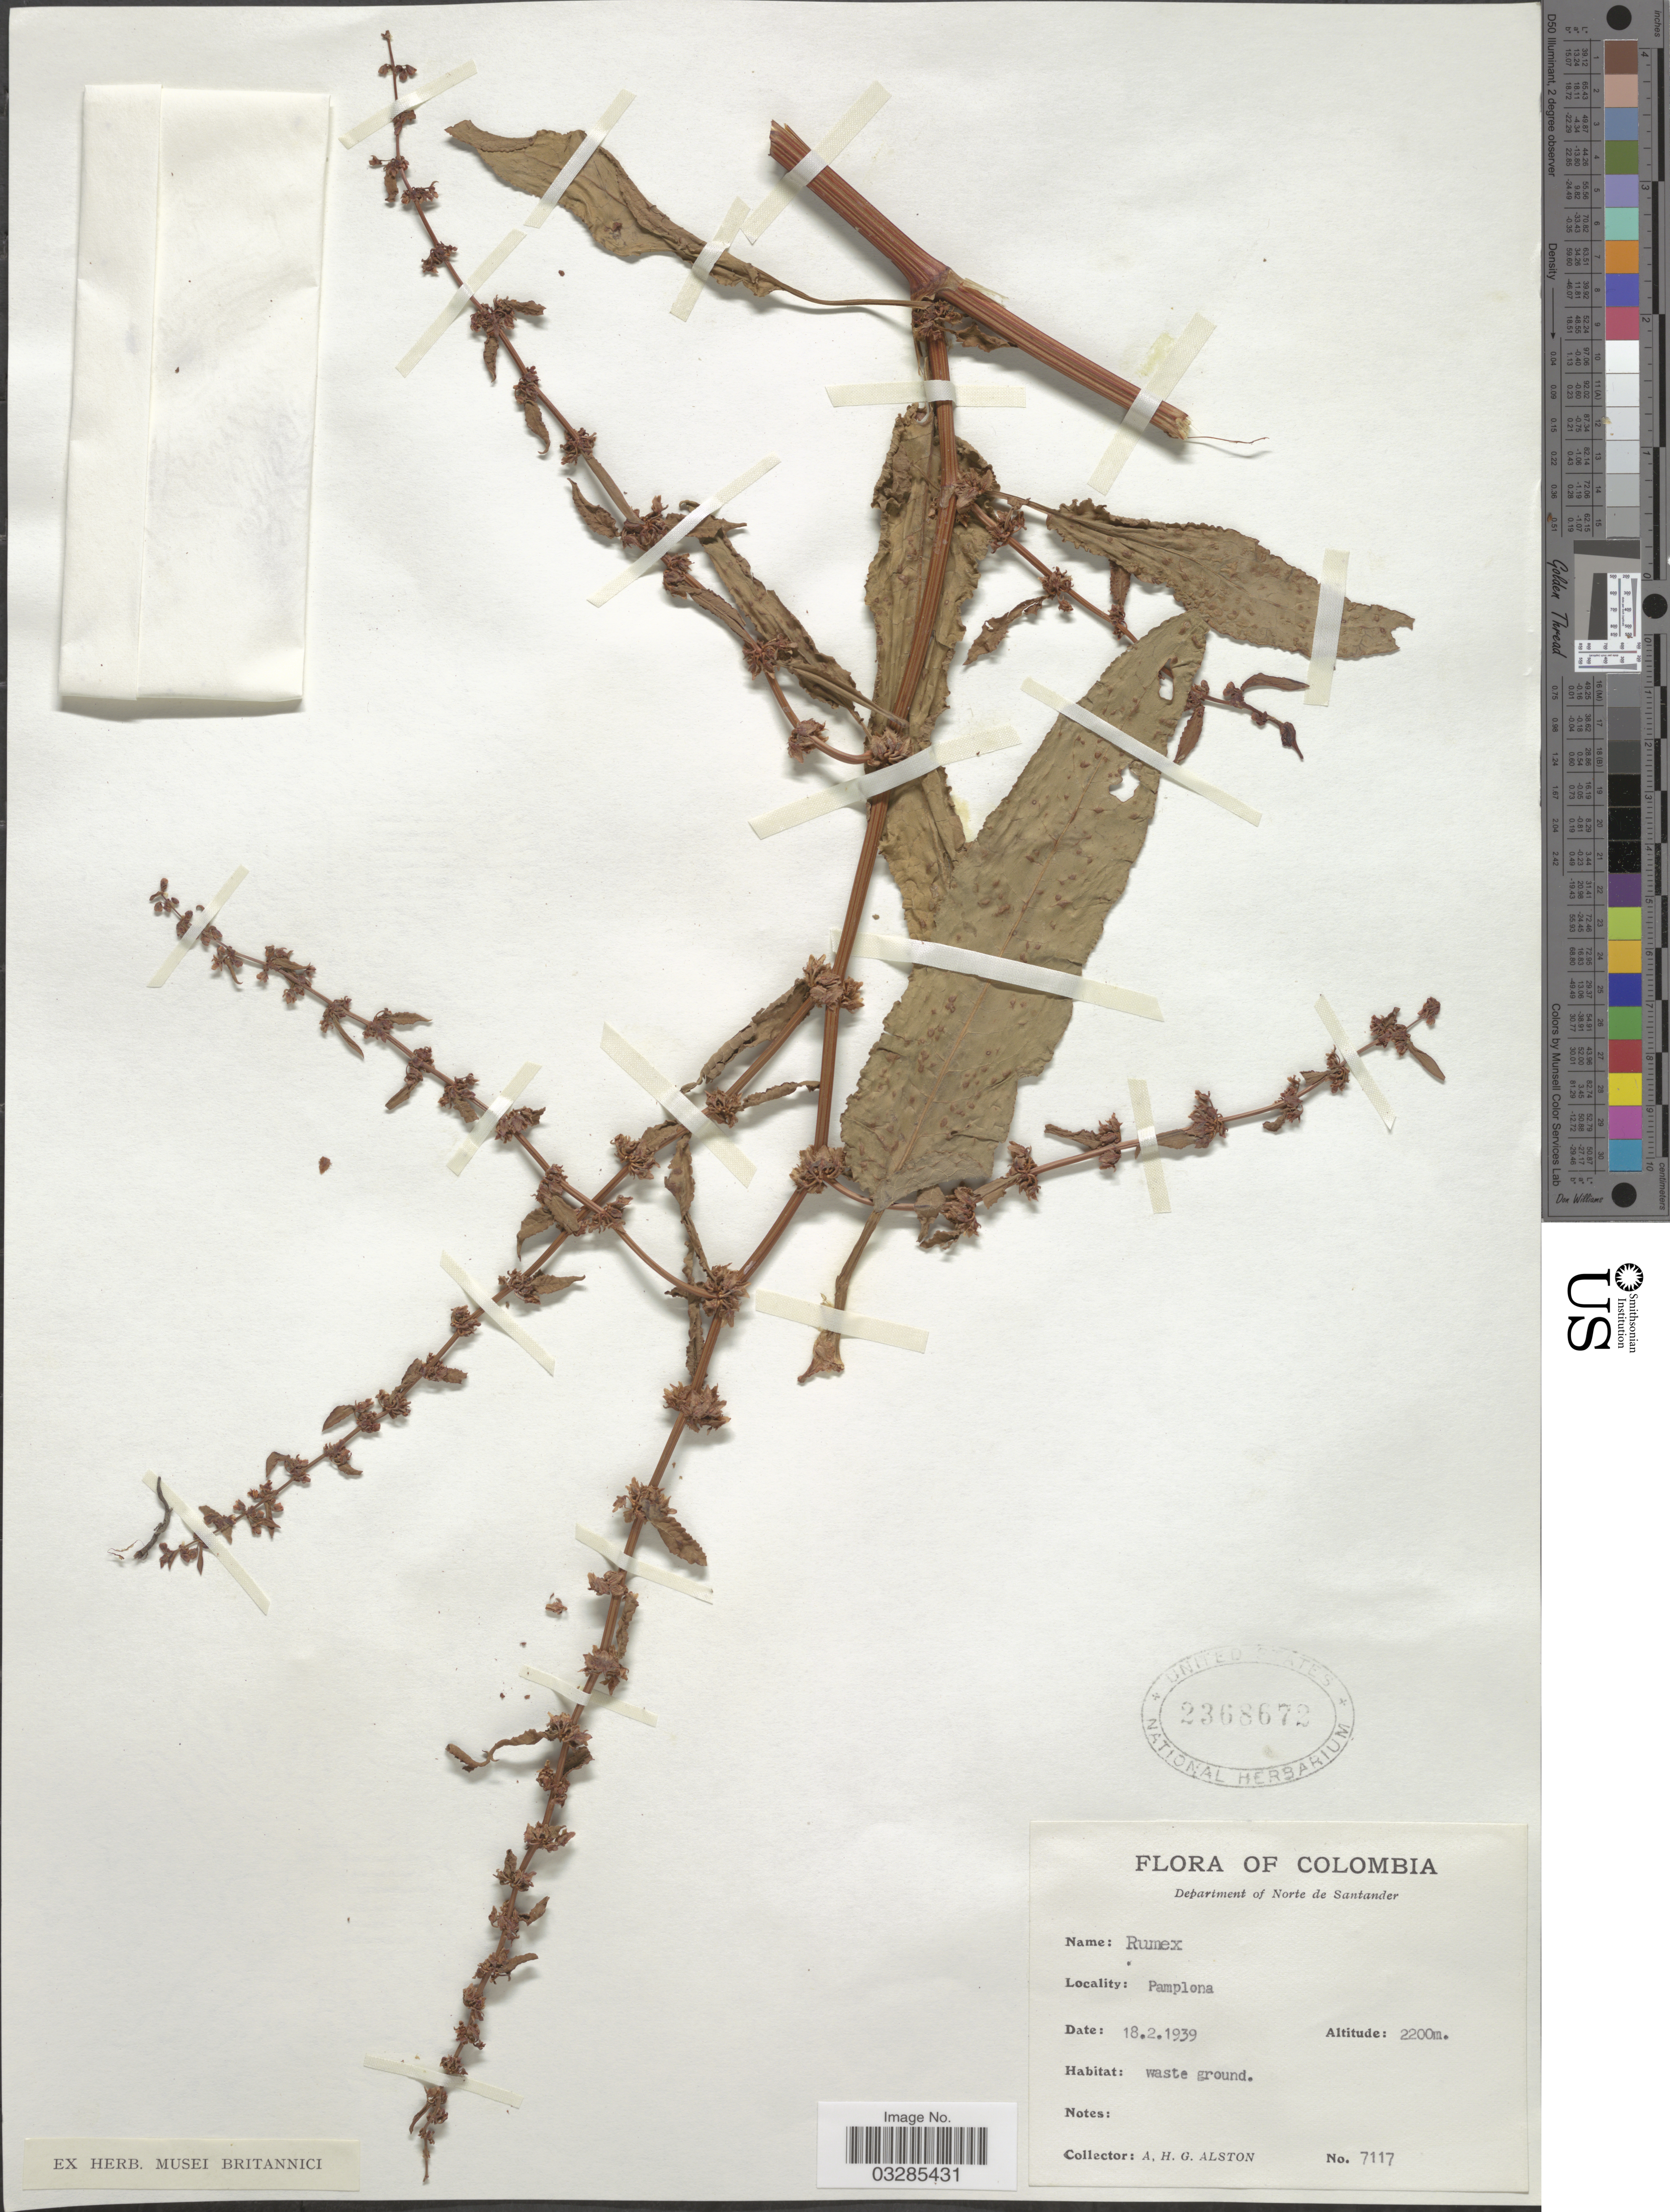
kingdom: Plantae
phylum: Tracheophyta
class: Magnoliopsida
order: Caryophyllales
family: Polygonaceae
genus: Rumex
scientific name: Rumex sp.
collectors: A. H. Alston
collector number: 7117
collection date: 1939-02-18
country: Colombia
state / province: Norte de Santander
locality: Department of Norte de Santander. Pamplona.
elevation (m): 2200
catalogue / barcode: US 2368672